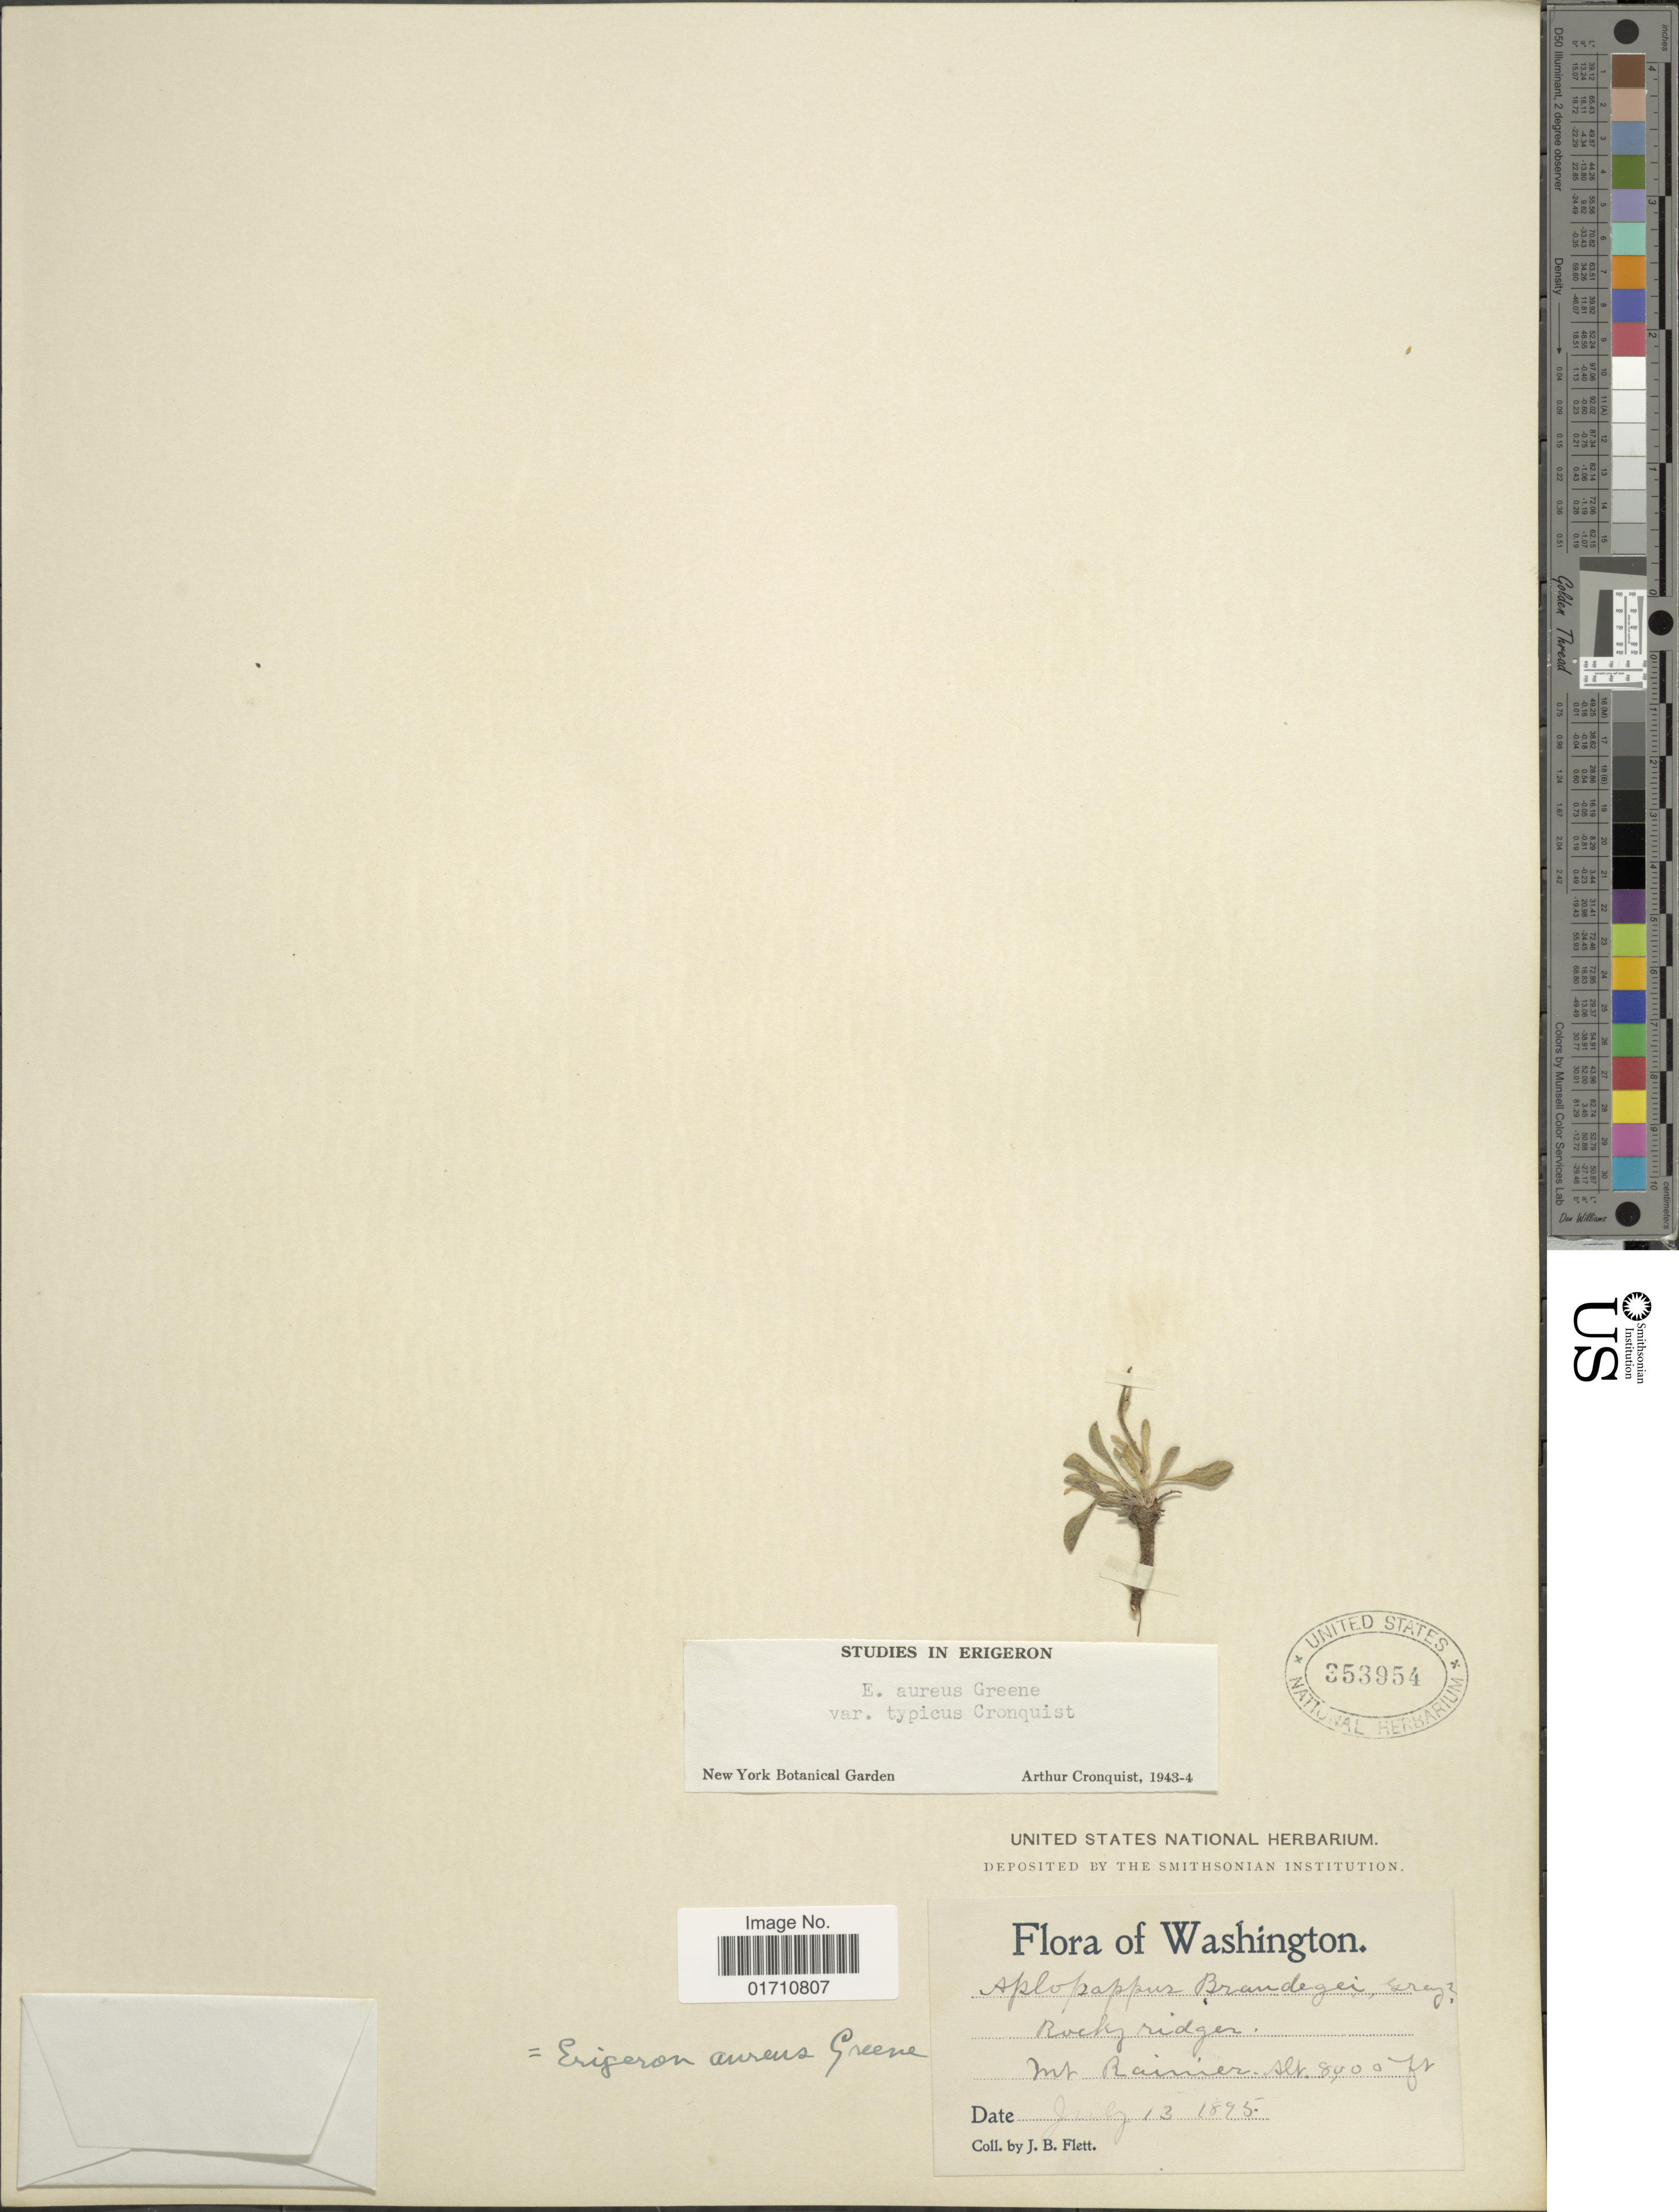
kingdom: Plantae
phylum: Tracheophyta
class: Magnoliopsida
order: Asterales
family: Asteraceae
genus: Erigeron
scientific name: Erigeron aureus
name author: Greene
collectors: J. Flett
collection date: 1895-07-13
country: United States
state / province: Washington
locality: Rocky ridges, Mt Rainier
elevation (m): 2438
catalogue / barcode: US 353954